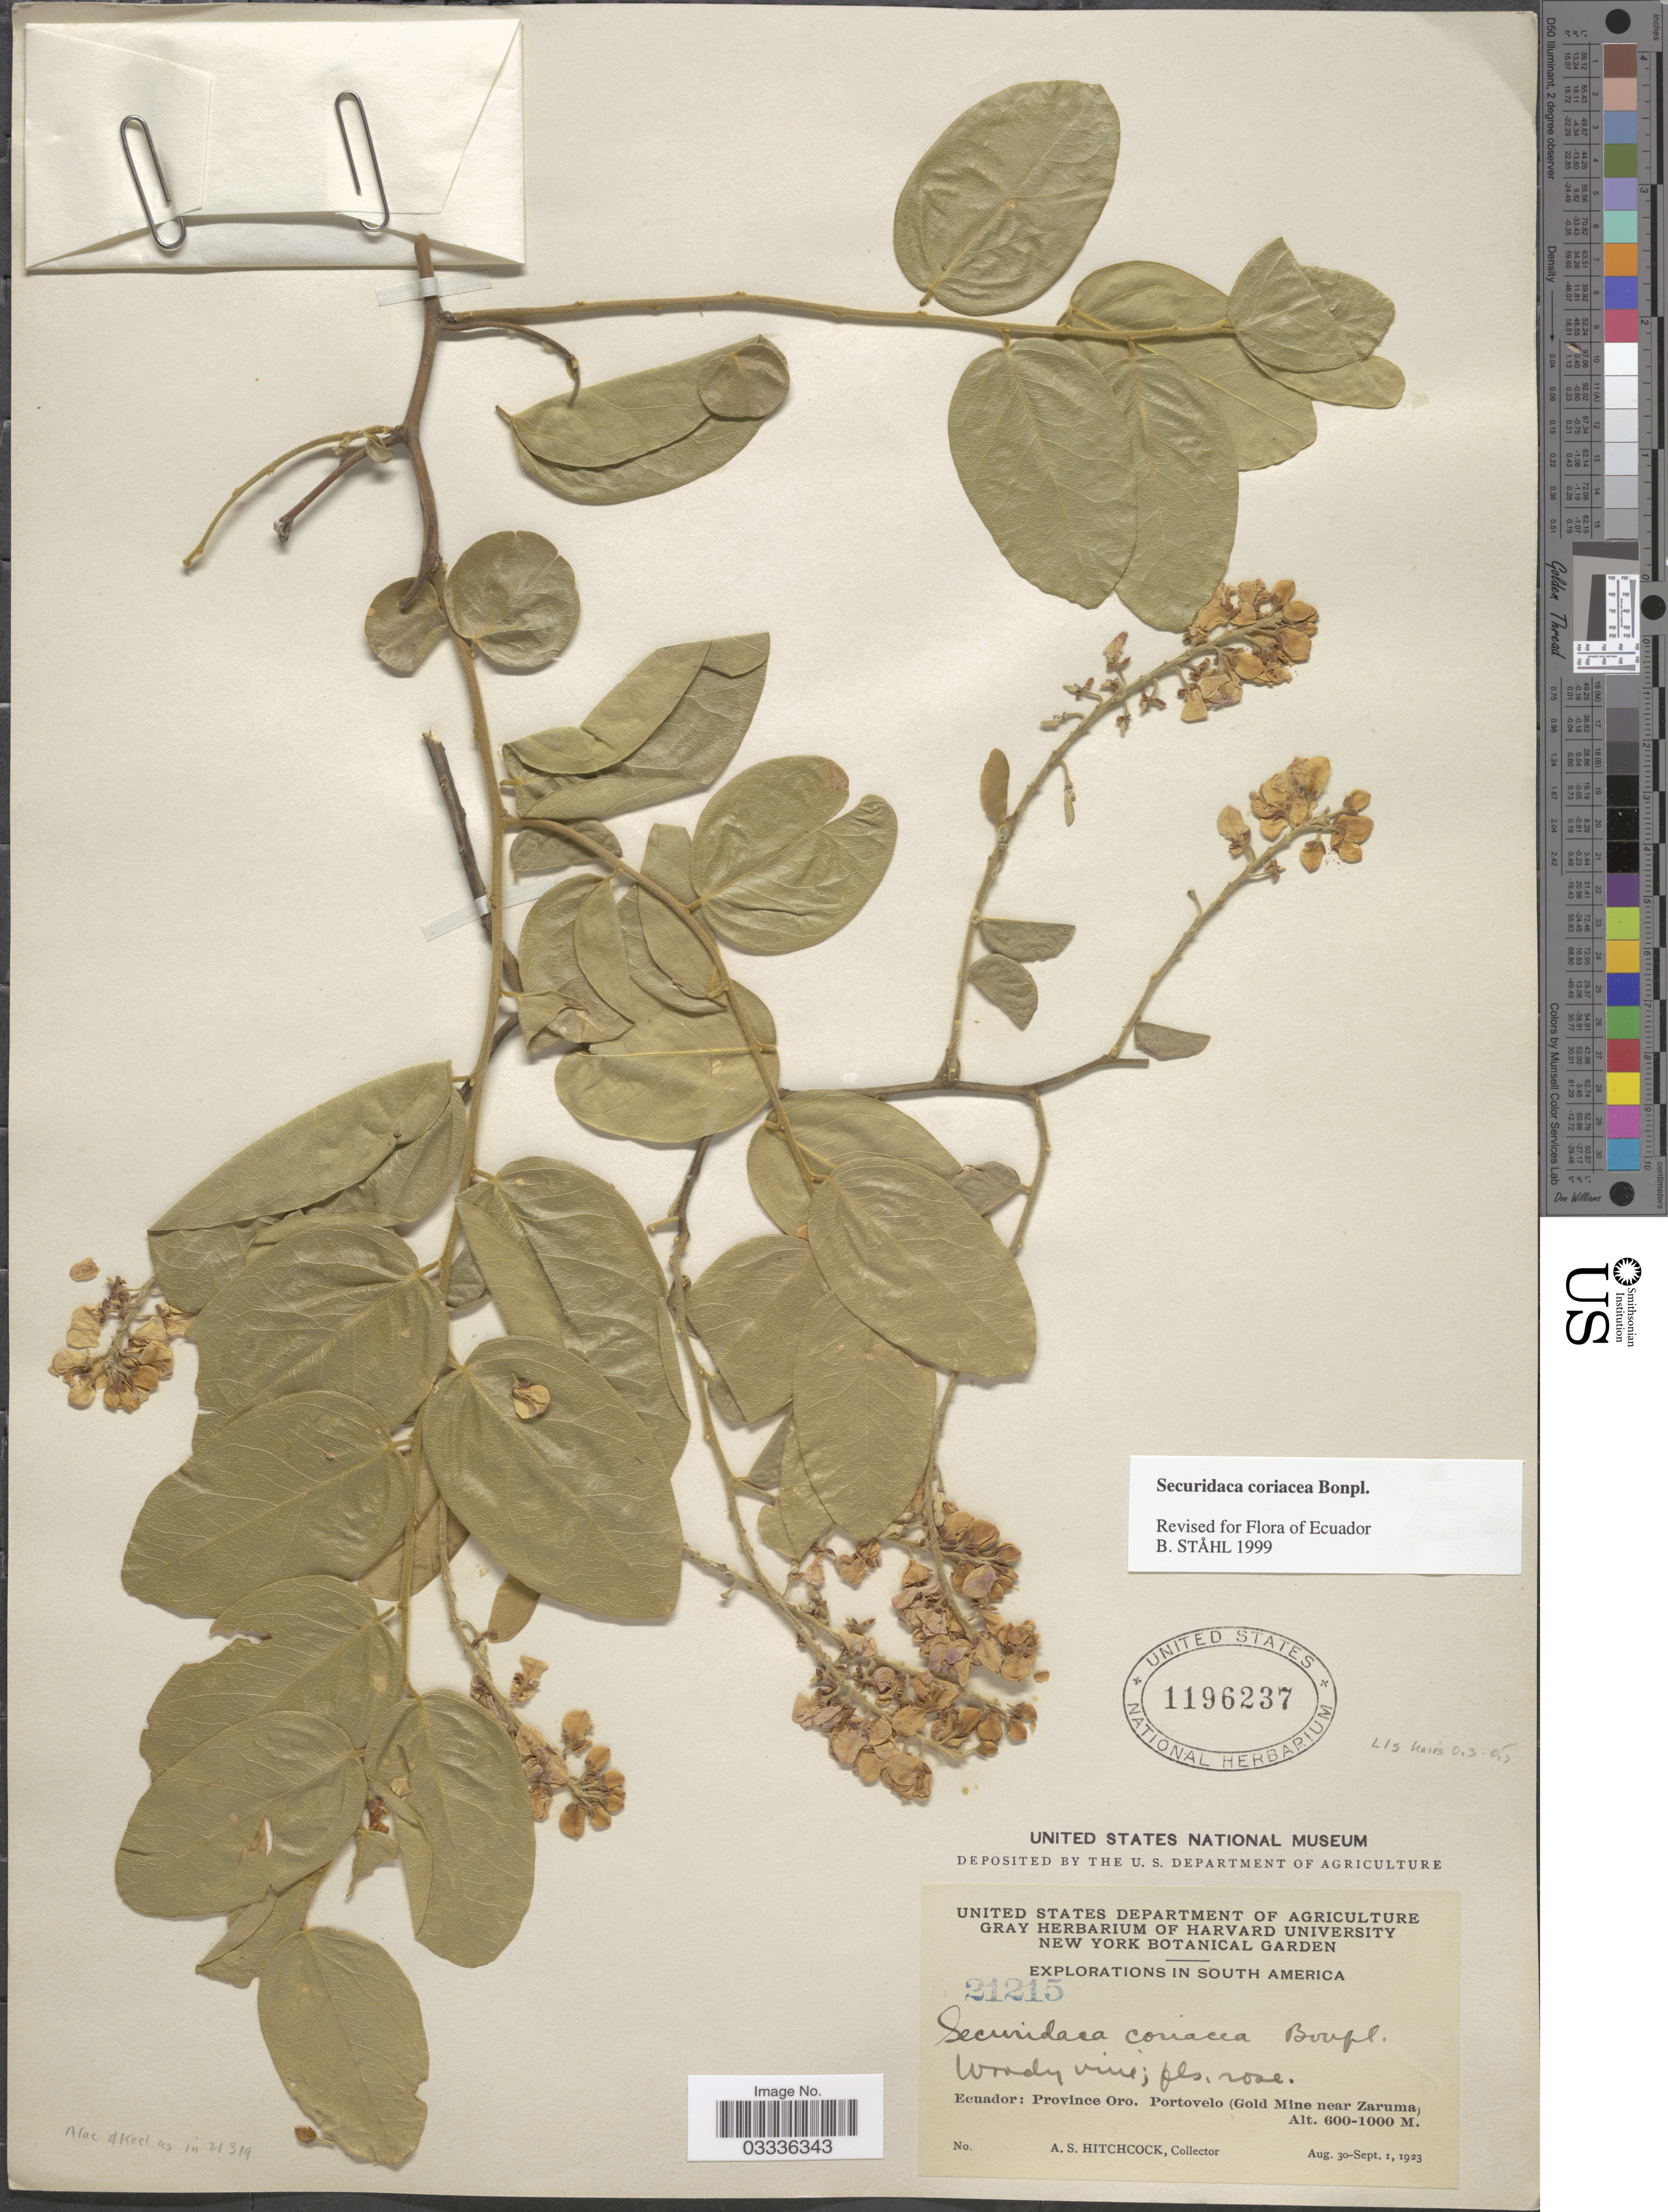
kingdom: Plantae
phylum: Tracheophyta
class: Magnoliopsida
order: Fabales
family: Polygalaceae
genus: Securidaca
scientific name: Securidaca coriacea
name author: Bonpl. ex Steud.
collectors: A. S. Hitchcock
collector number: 21215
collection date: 1923-08-30/1923-09-01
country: Ecuador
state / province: El Oro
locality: Province Oro. Between Portovelo (Gold Mine near Zaruma).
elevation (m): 600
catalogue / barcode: US 1196237